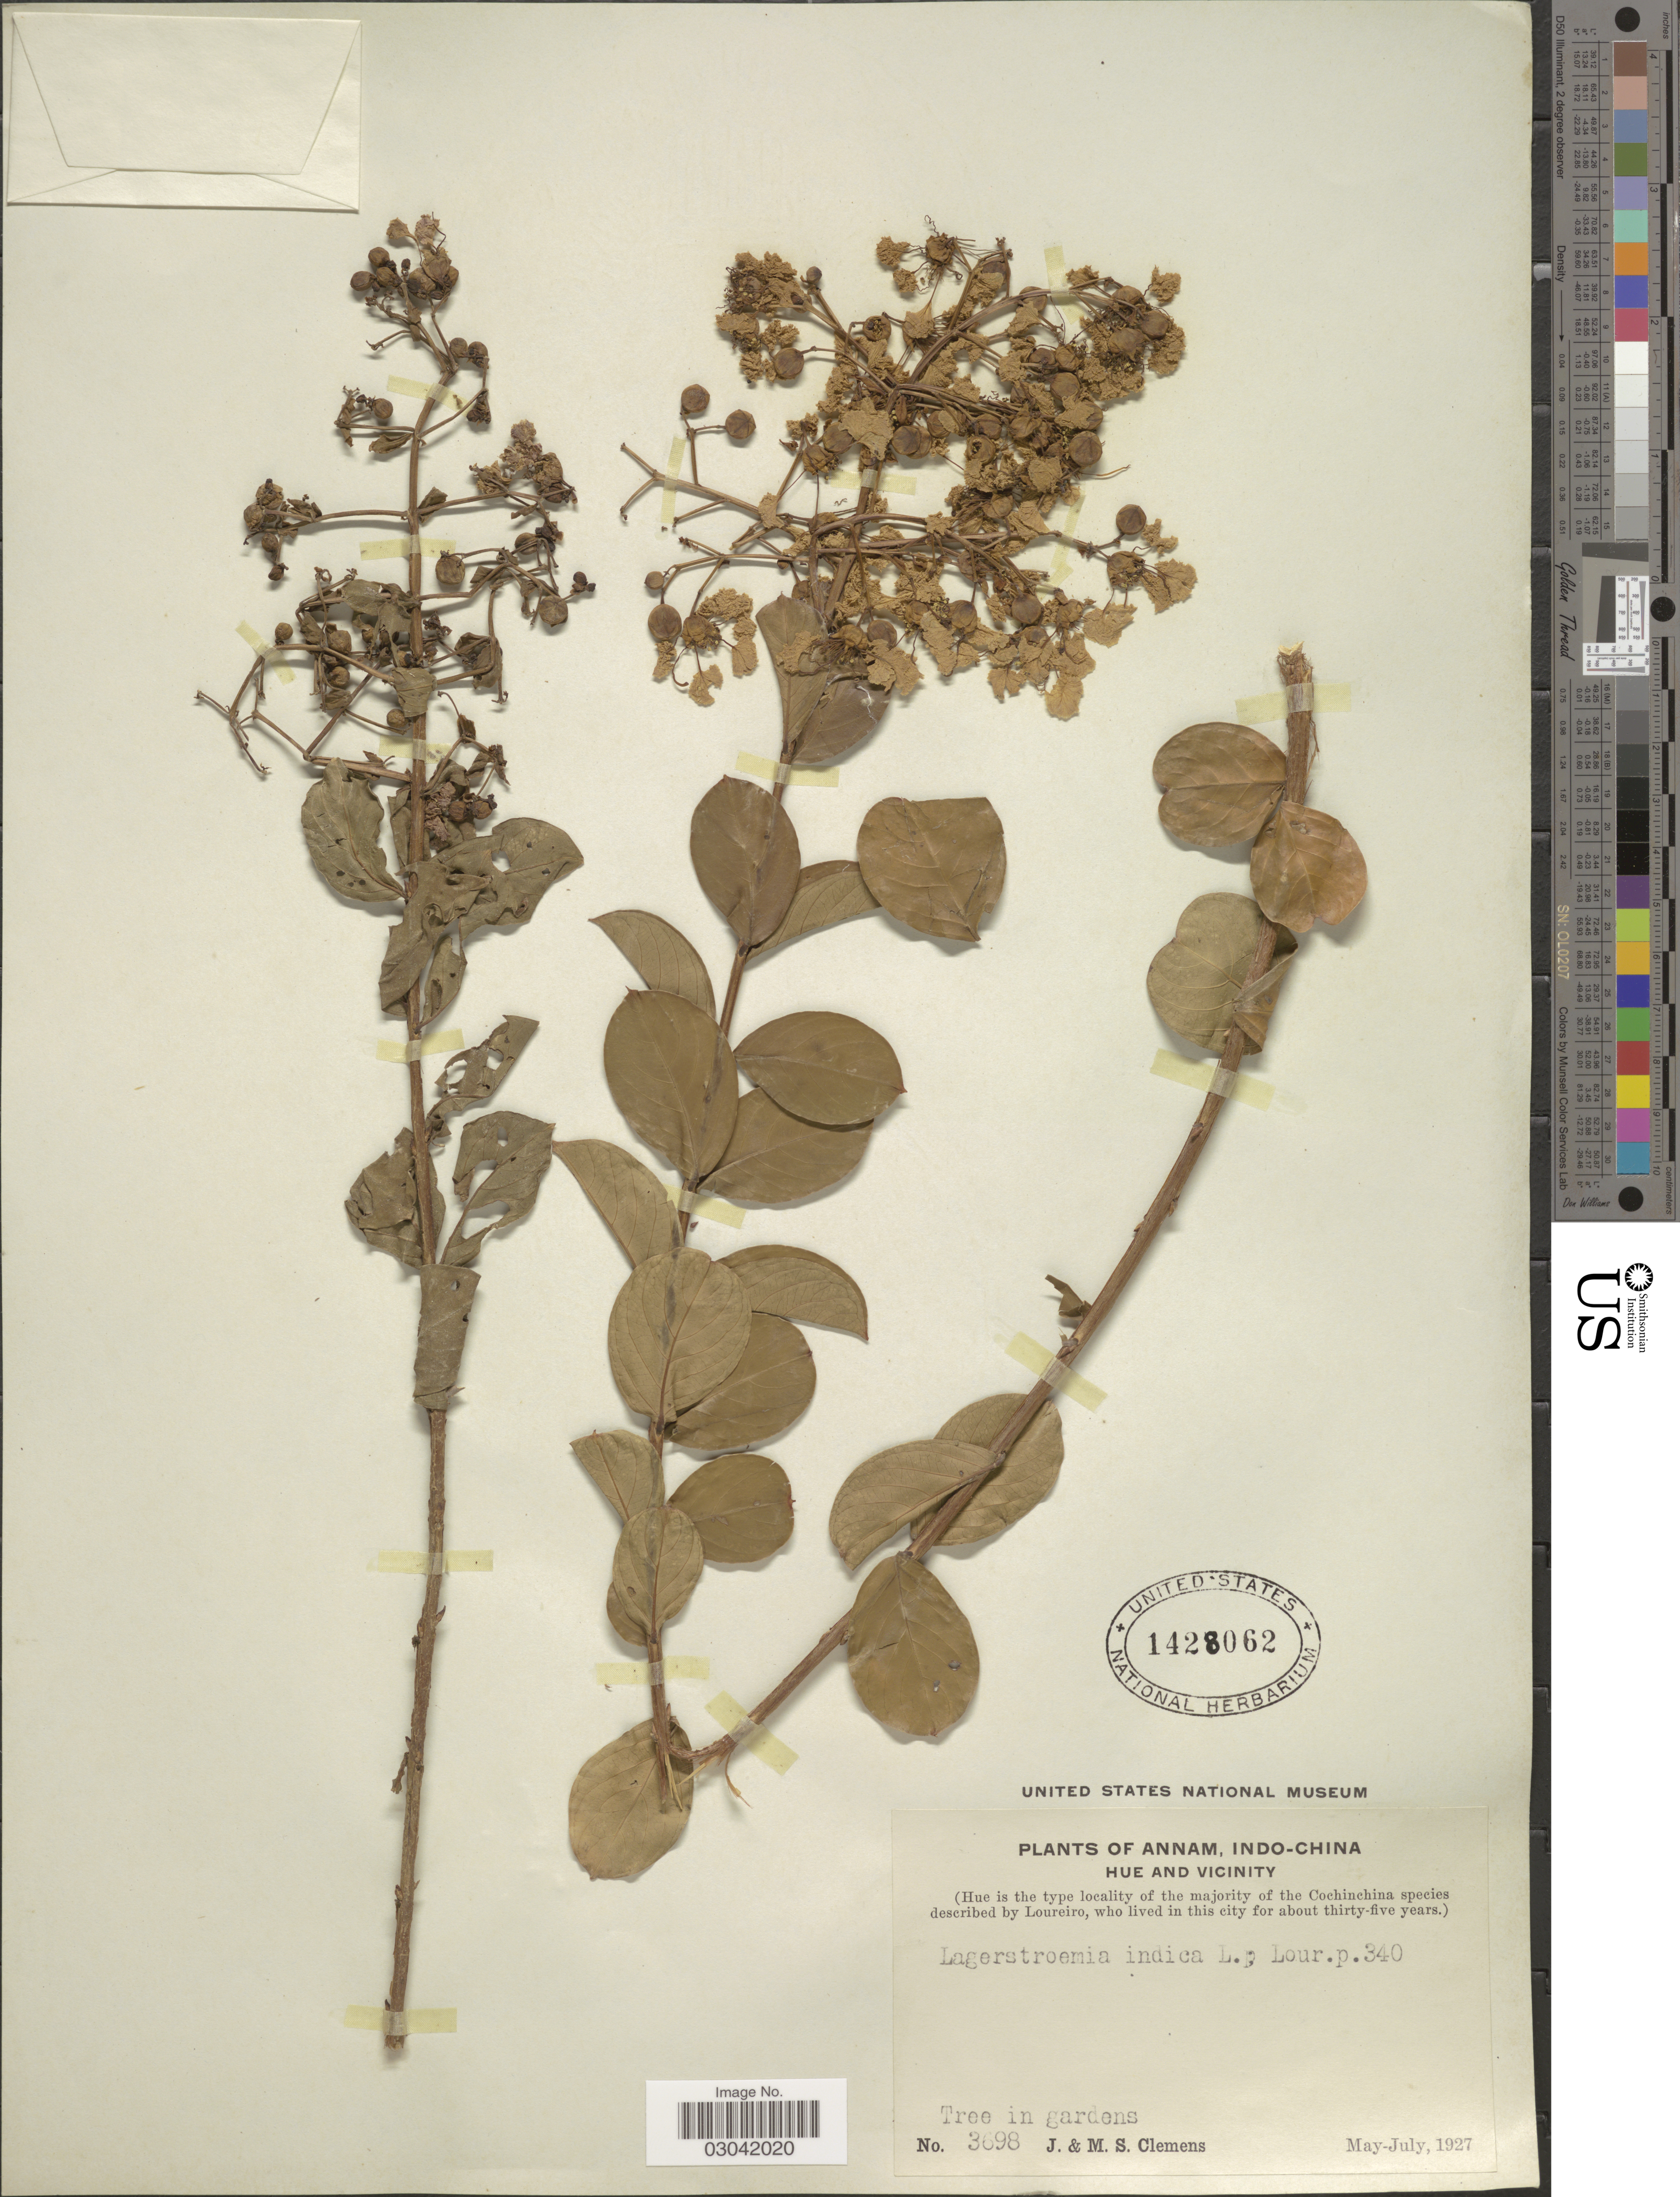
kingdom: Plantae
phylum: Tracheophyta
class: Magnoliopsida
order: Myrtales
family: Lythraceae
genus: Lagerstroemia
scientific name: Lagerstroemia indica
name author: L.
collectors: J. Clemens & M. S. Clemens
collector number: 3698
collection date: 1927-05/1927-07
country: Vietnam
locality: Annam, Indo-China. Hue and vicinity.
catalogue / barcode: US 1428062